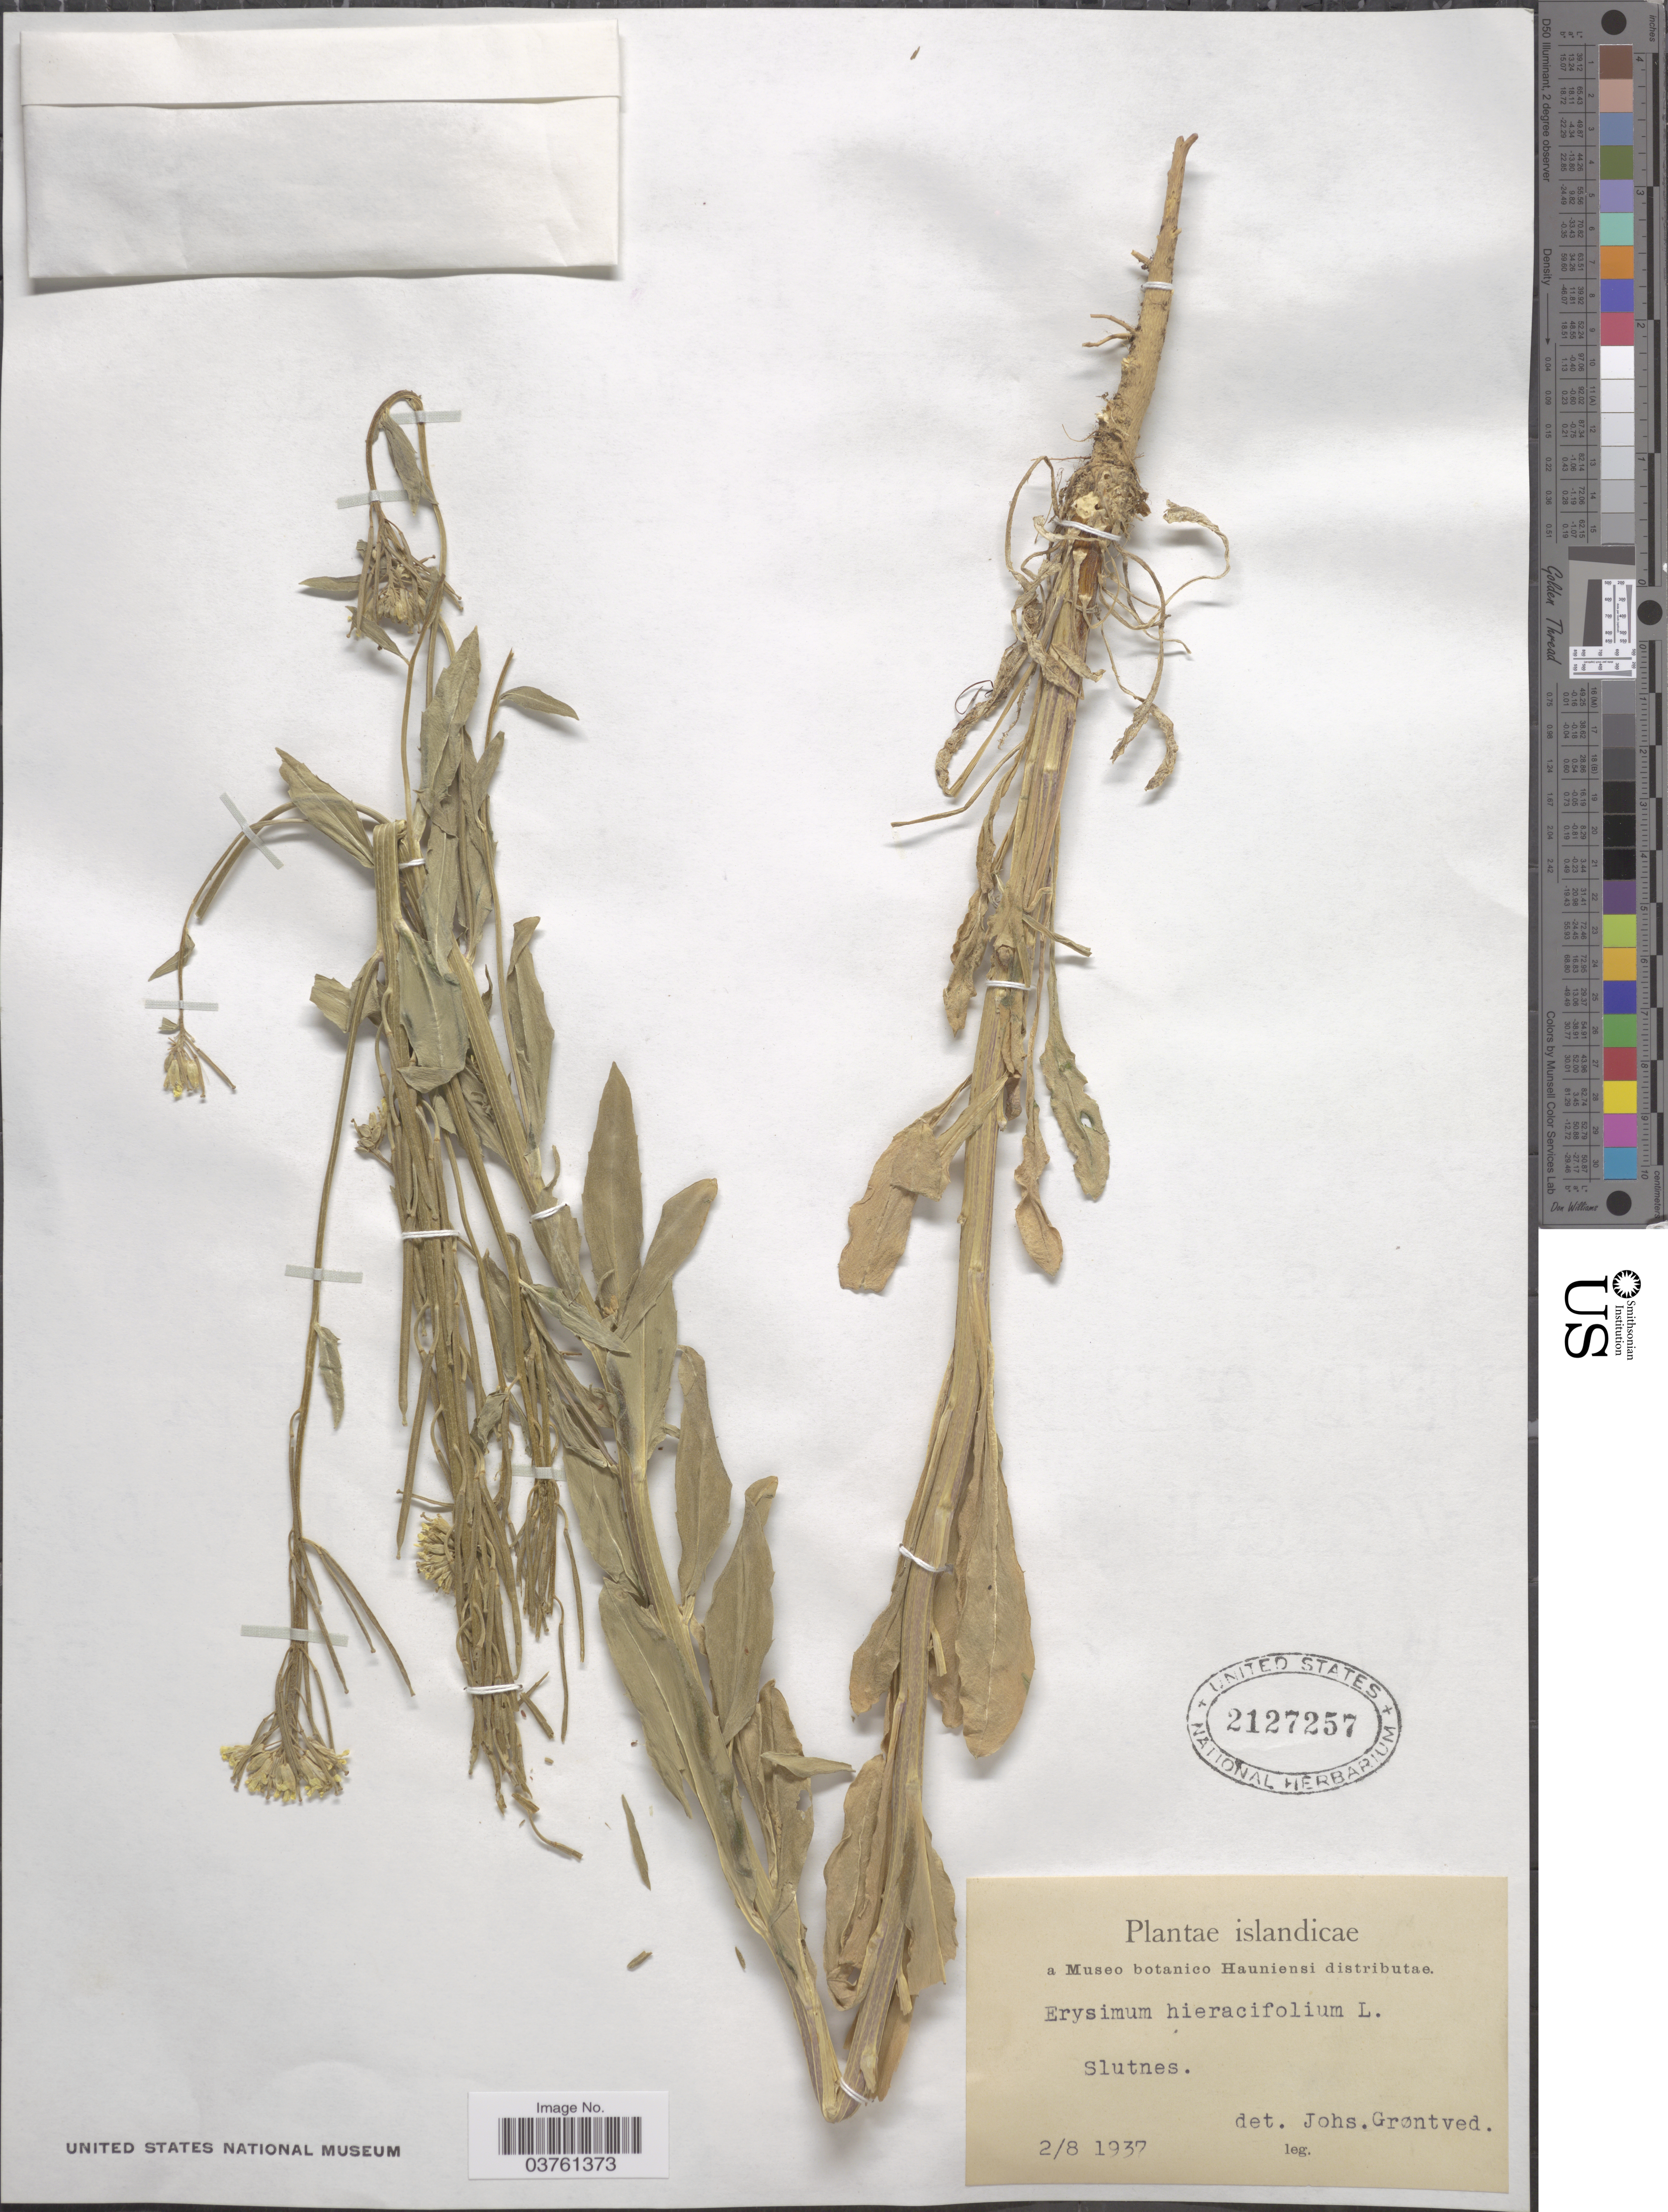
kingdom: Plantae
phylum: Tracheophyta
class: Magnoliopsida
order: Brassicales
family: Brassicaceae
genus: Erysimum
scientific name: Erysimum hieraciifolium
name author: L.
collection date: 1937-08-02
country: Iceland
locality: Islandicae.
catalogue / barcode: US 2127257